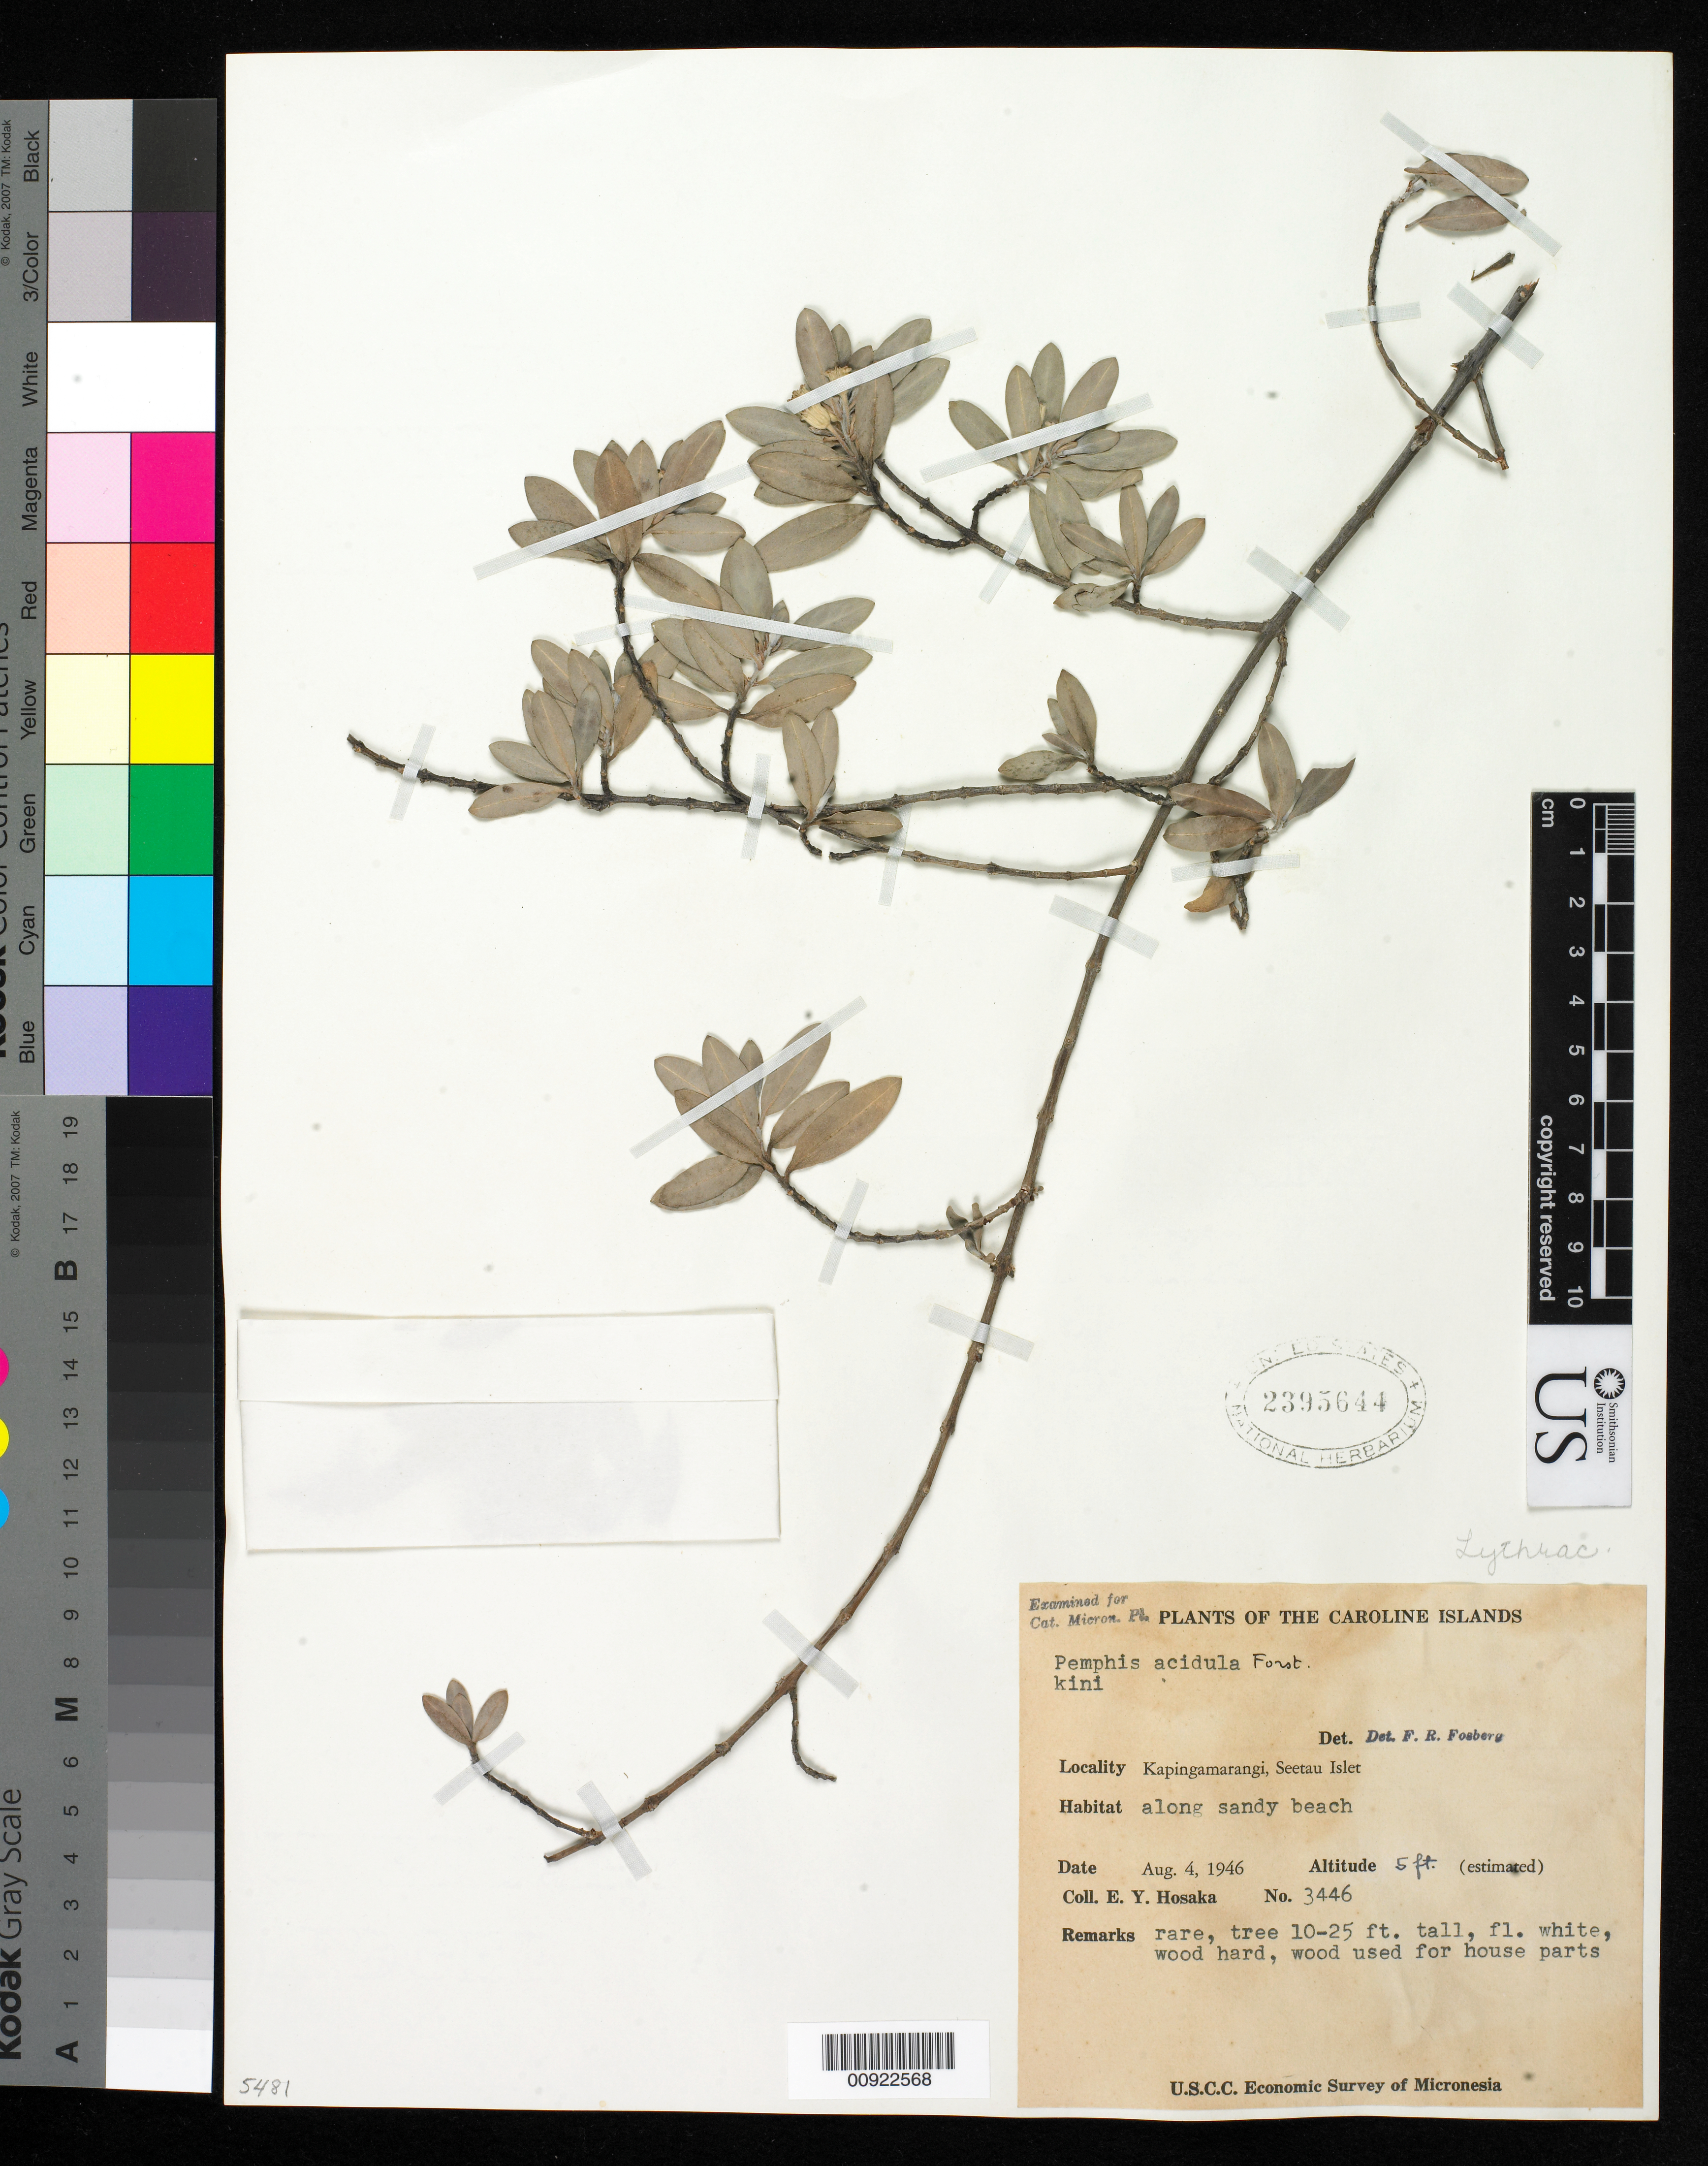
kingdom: Plantae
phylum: Tracheophyta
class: Magnoliopsida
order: Myrtales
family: Lythraceae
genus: Pemphis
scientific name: Pemphis acidula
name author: J.R. Forst. & G. Forst.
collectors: E. Y. Hosaka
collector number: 3446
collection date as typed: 04 Aug 1946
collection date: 1946-08-04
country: Micronesia, Federated States of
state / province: Pohnpei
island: Kapingamarangi Atoll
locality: Kapingamarangi, Seetau Islet.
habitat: Along sandy beach.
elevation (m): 2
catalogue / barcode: US 2395644